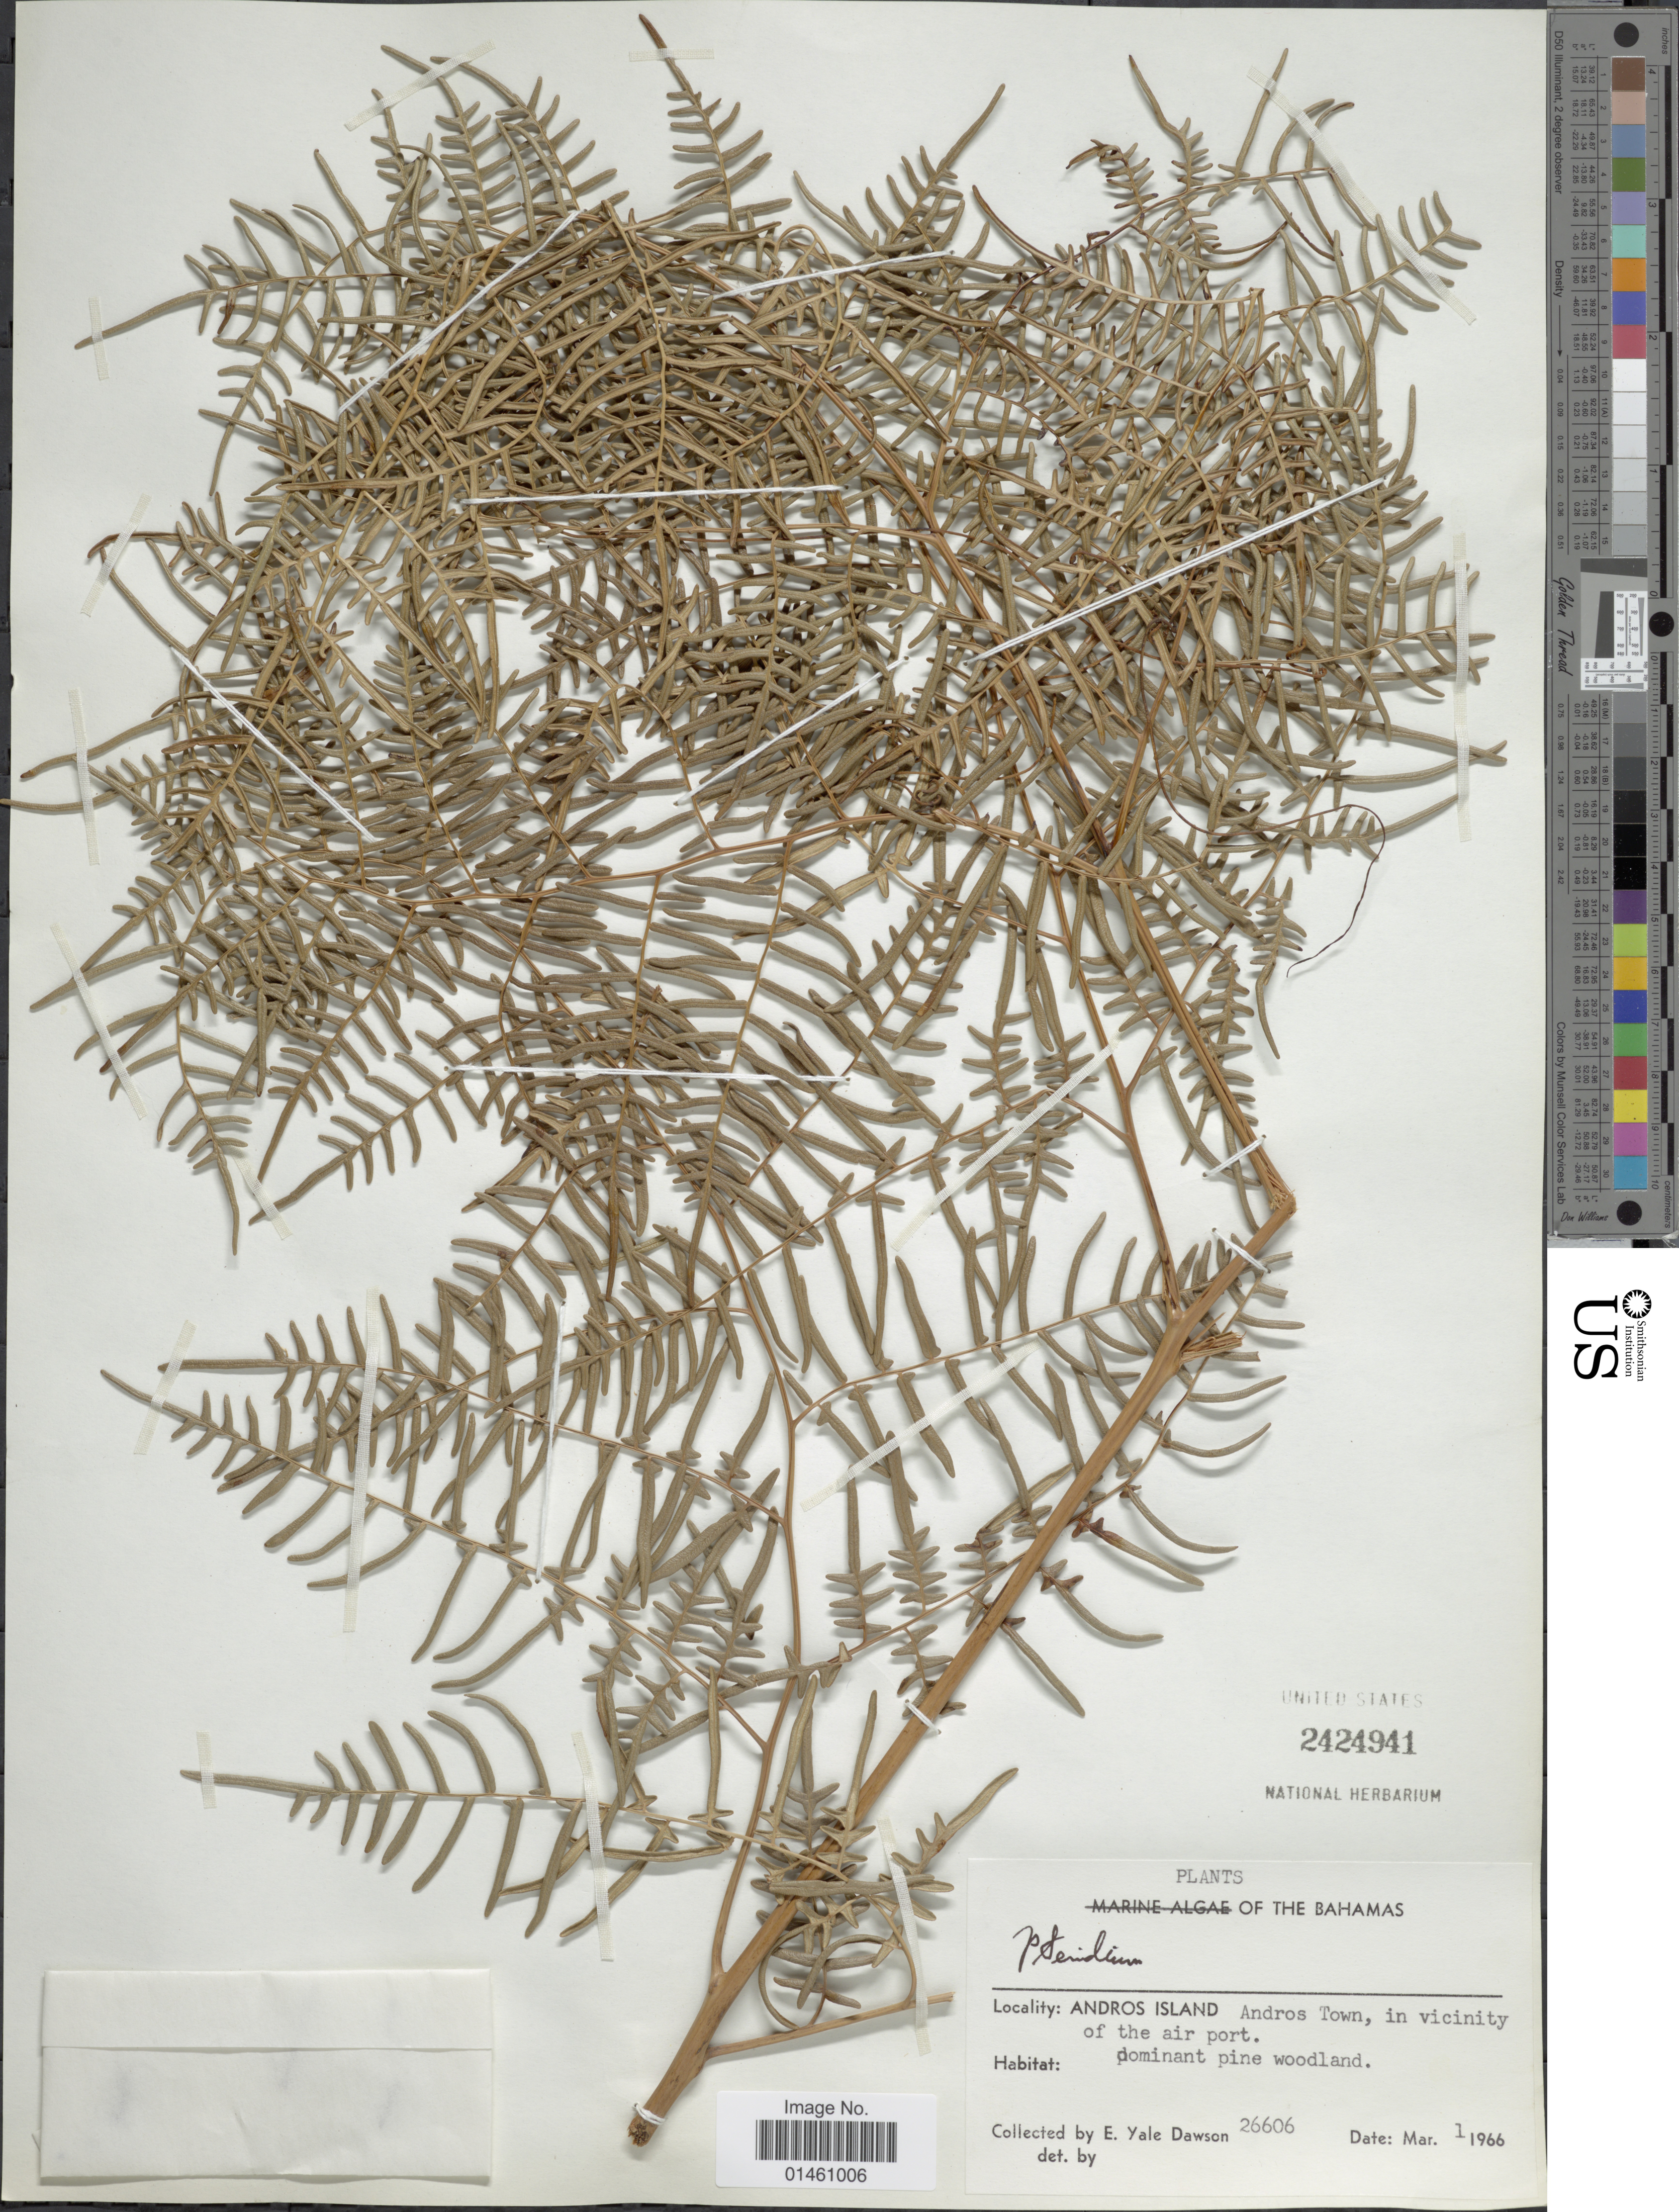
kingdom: Plantae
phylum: Tracheophyta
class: Polypodiopsida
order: Polypodiales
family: Dennstaedtiaceae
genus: Pteridium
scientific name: Pteridium caudatum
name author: (L.) Maxon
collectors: N. Yensen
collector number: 26606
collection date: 1966-03-01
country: Bahamas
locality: Andros Island, Andros Town, in vicinity of the air port.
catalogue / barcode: US 2424941